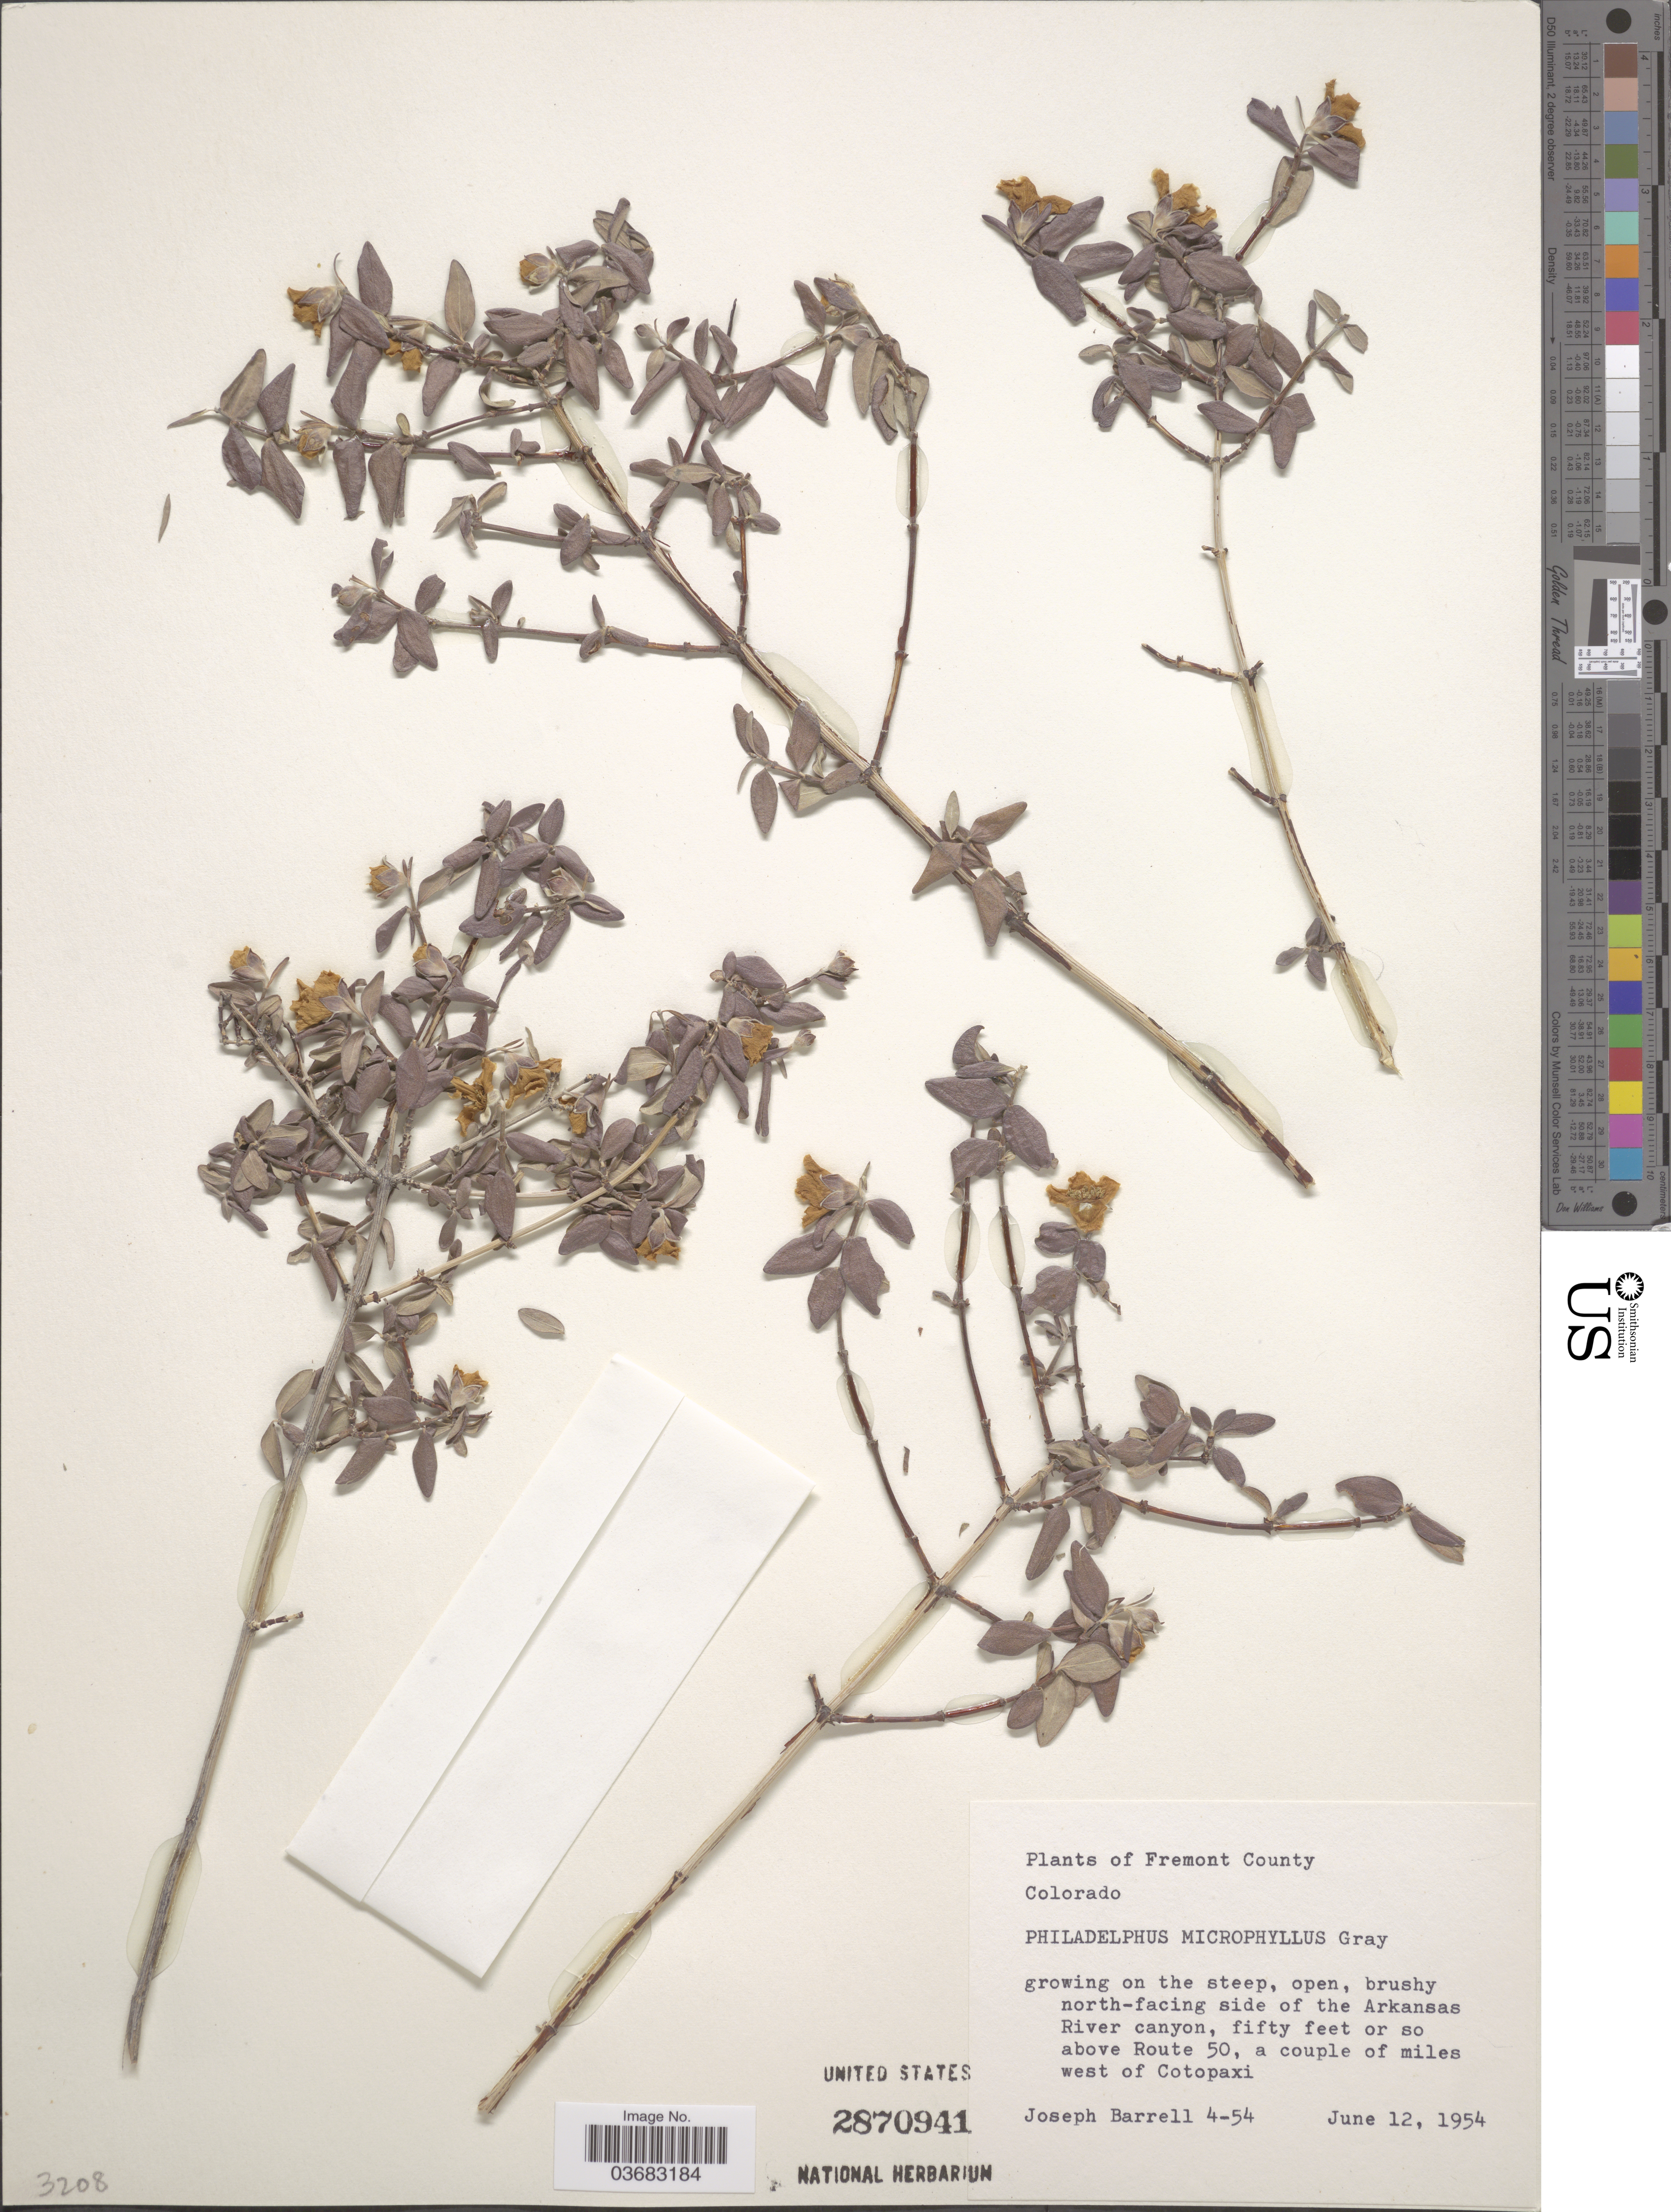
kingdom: Plantae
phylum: Tracheophyta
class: Magnoliopsida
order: Cornales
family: Hydrangeaceae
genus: Philadelphus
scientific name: Philadelphus microphyllus var. microphyllus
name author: A. Gray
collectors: J. Barrell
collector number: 4-54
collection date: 1954-06-12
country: United States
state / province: Colorado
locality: Fremont County. Growing on the steep, open, brushy north-facing side of the Arkansas River canyon, fifty feet or so above Route 50, a couple of miles west of Cotopaxi.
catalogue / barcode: US 2870941